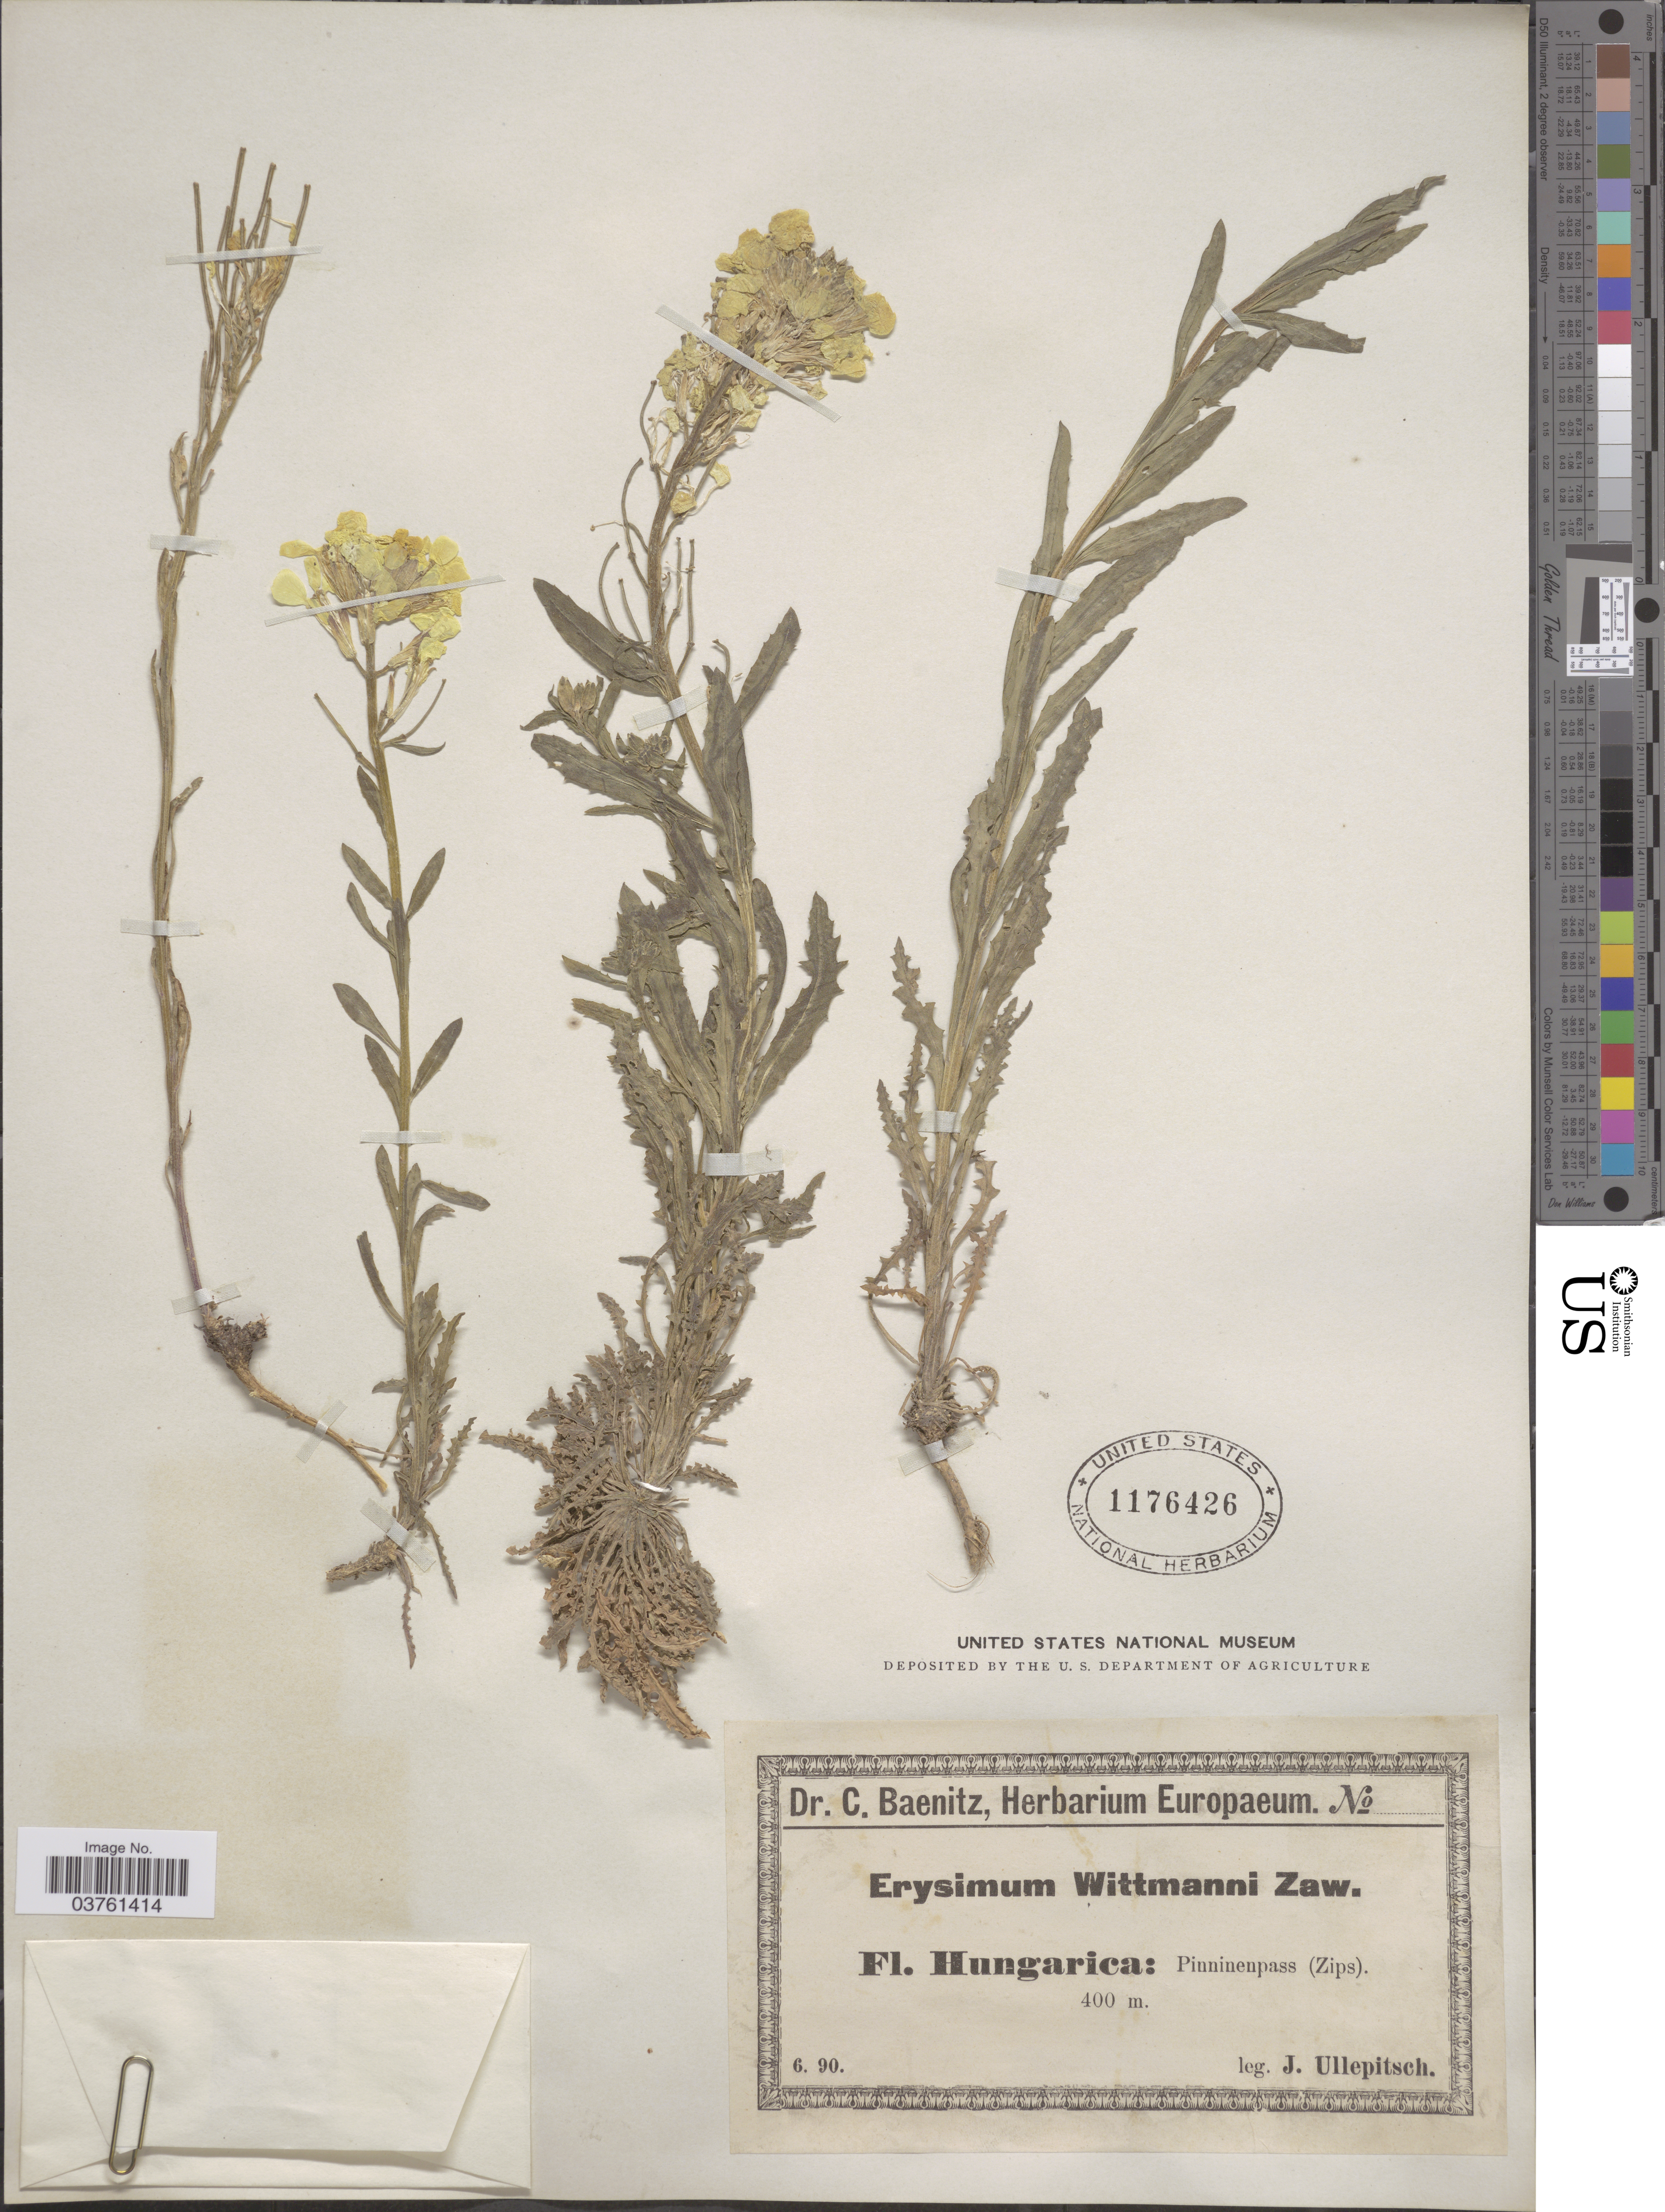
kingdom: Plantae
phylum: Tracheophyta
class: Magnoliopsida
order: Brassicales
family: Brassicaceae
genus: Erysimum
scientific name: Erysimum witmannii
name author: Zaw.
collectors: J. Ullepitsch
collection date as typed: Transcribed d/m/y: /6/90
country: Hungary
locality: Hungarica: Pinninenpass (Zips).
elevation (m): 400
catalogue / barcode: US 1176426